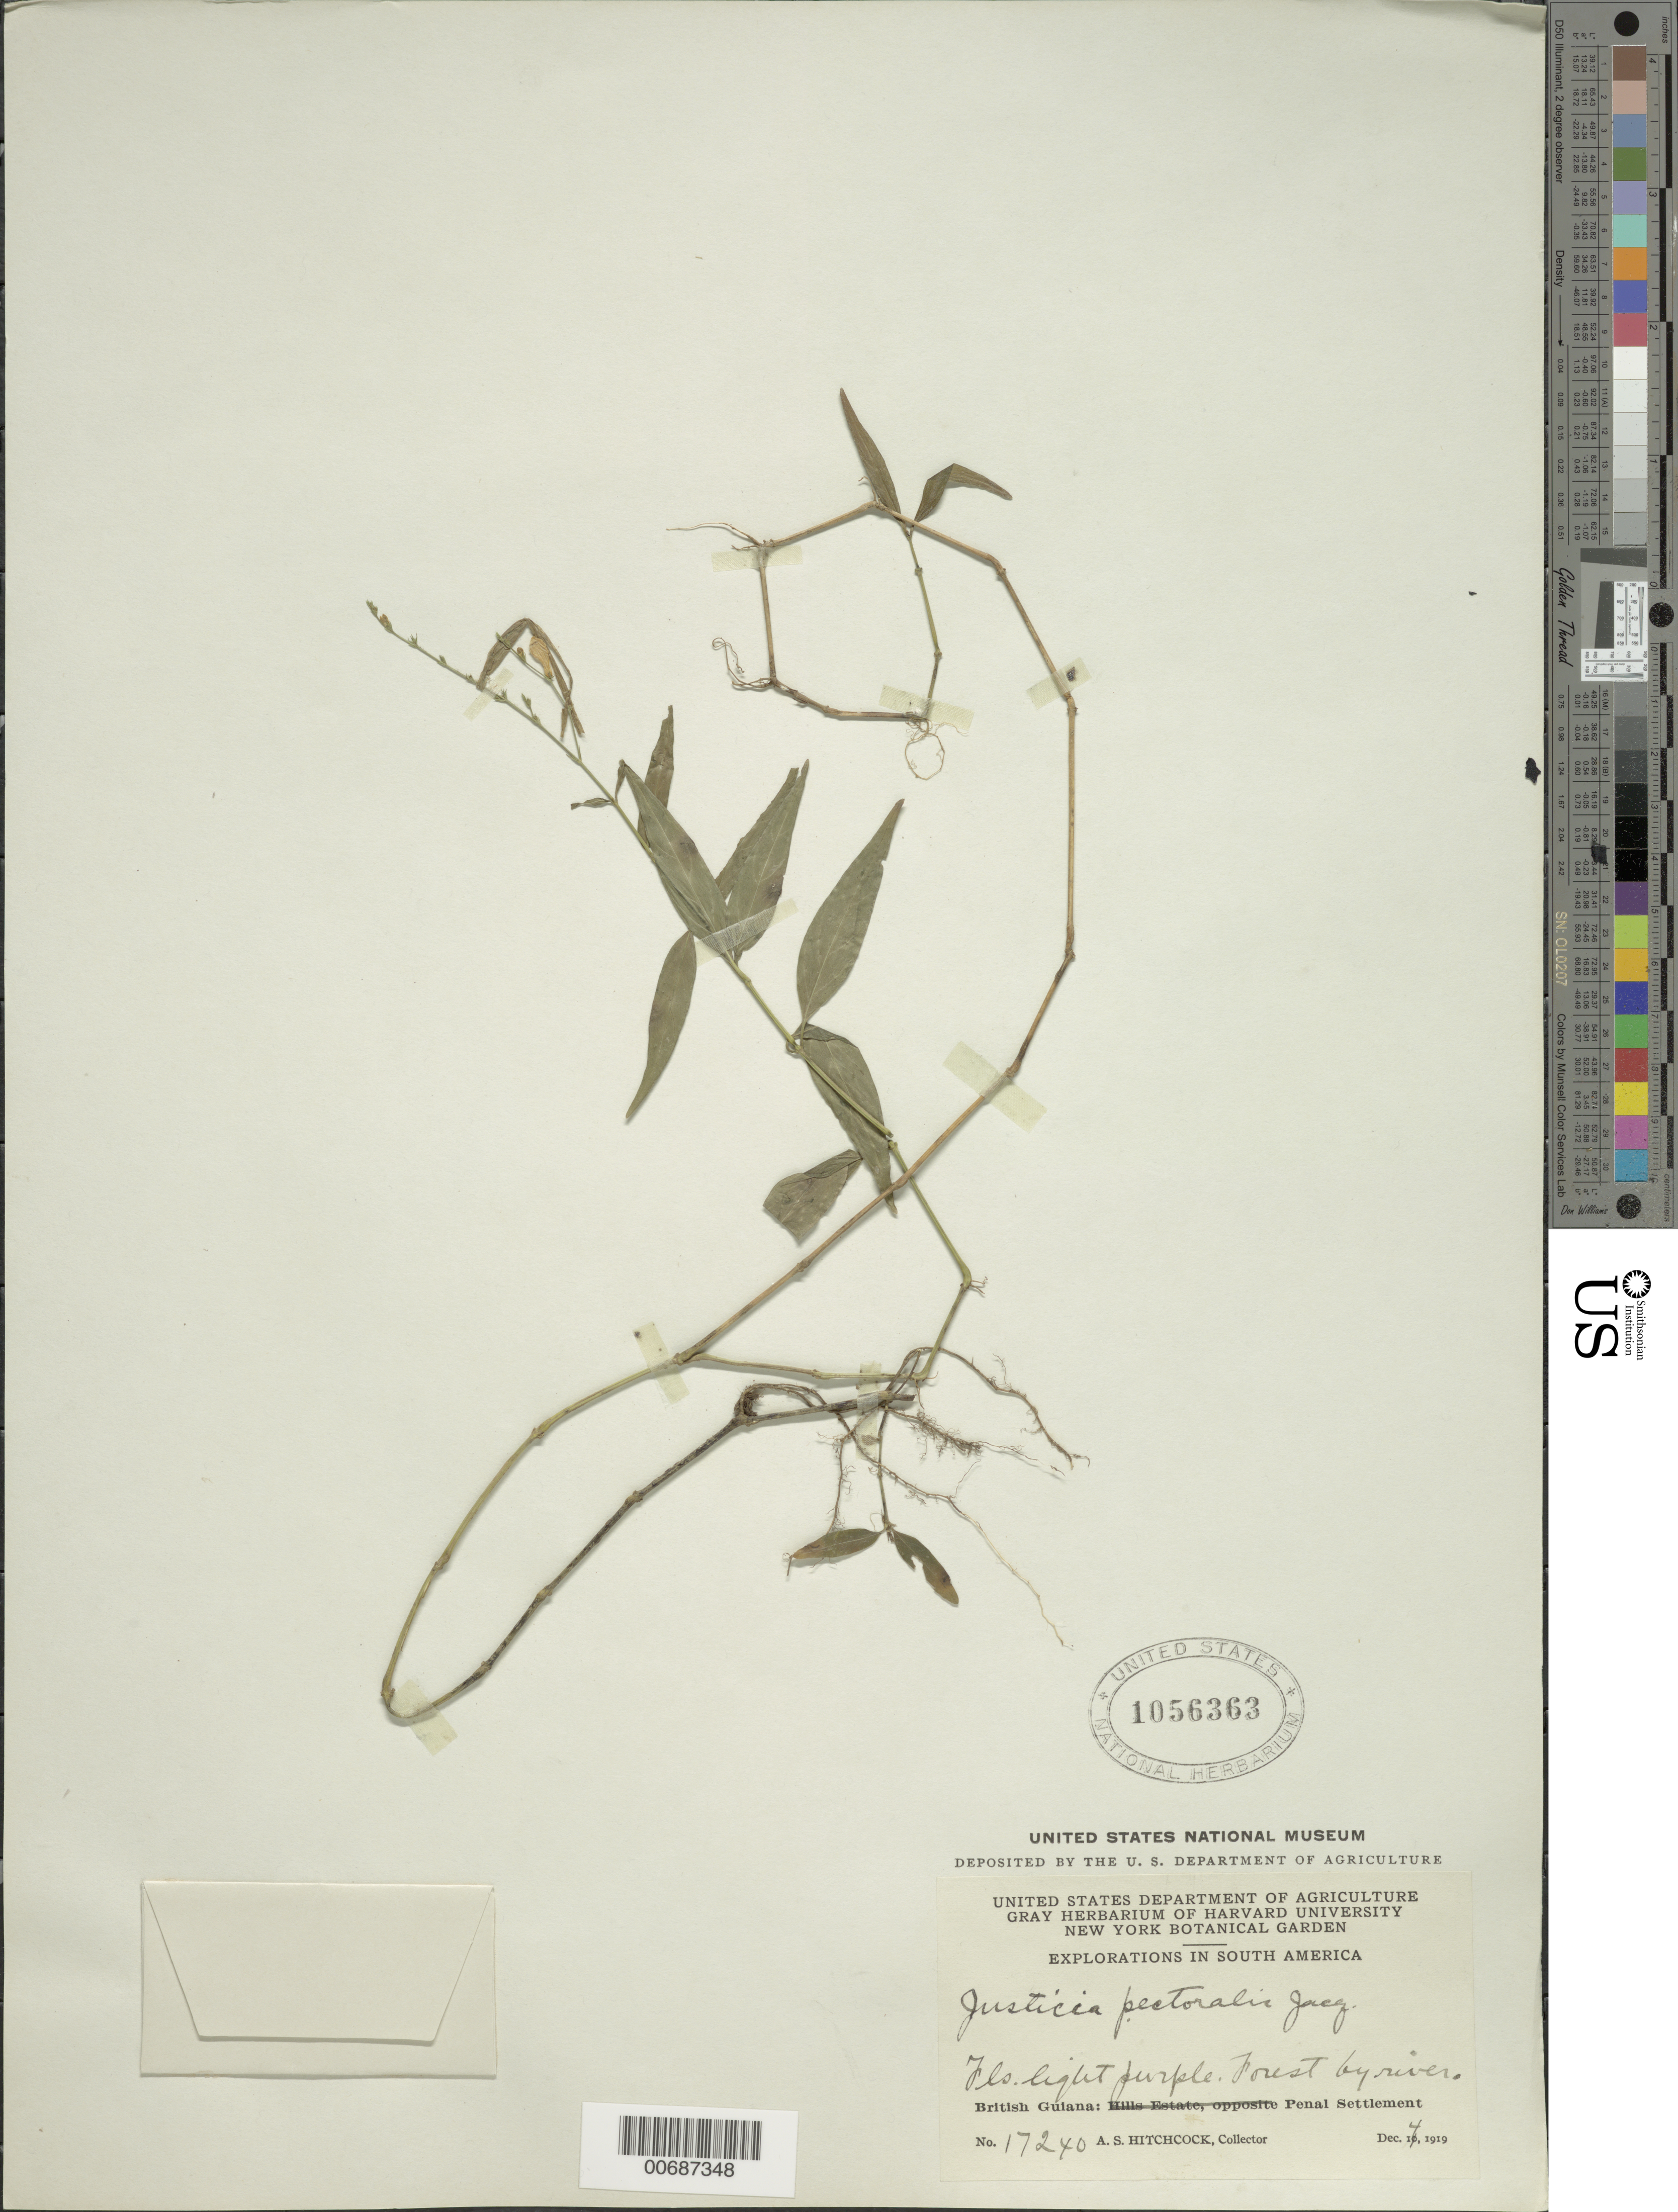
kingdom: Plantae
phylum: Tracheophyta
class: Magnoliopsida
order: Lamiales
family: Acanthaceae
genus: Justicia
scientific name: Justicia pectoralis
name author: Jacq.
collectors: A. S. Hitchcock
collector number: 17240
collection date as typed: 4-Dec-19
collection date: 1919-12-04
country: Guyana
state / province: Cuyuni-Mazaruni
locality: Penal Settlement, on W side of Essequibo River, near mouth of Mazaruni River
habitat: Forest by river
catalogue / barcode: US 1056363